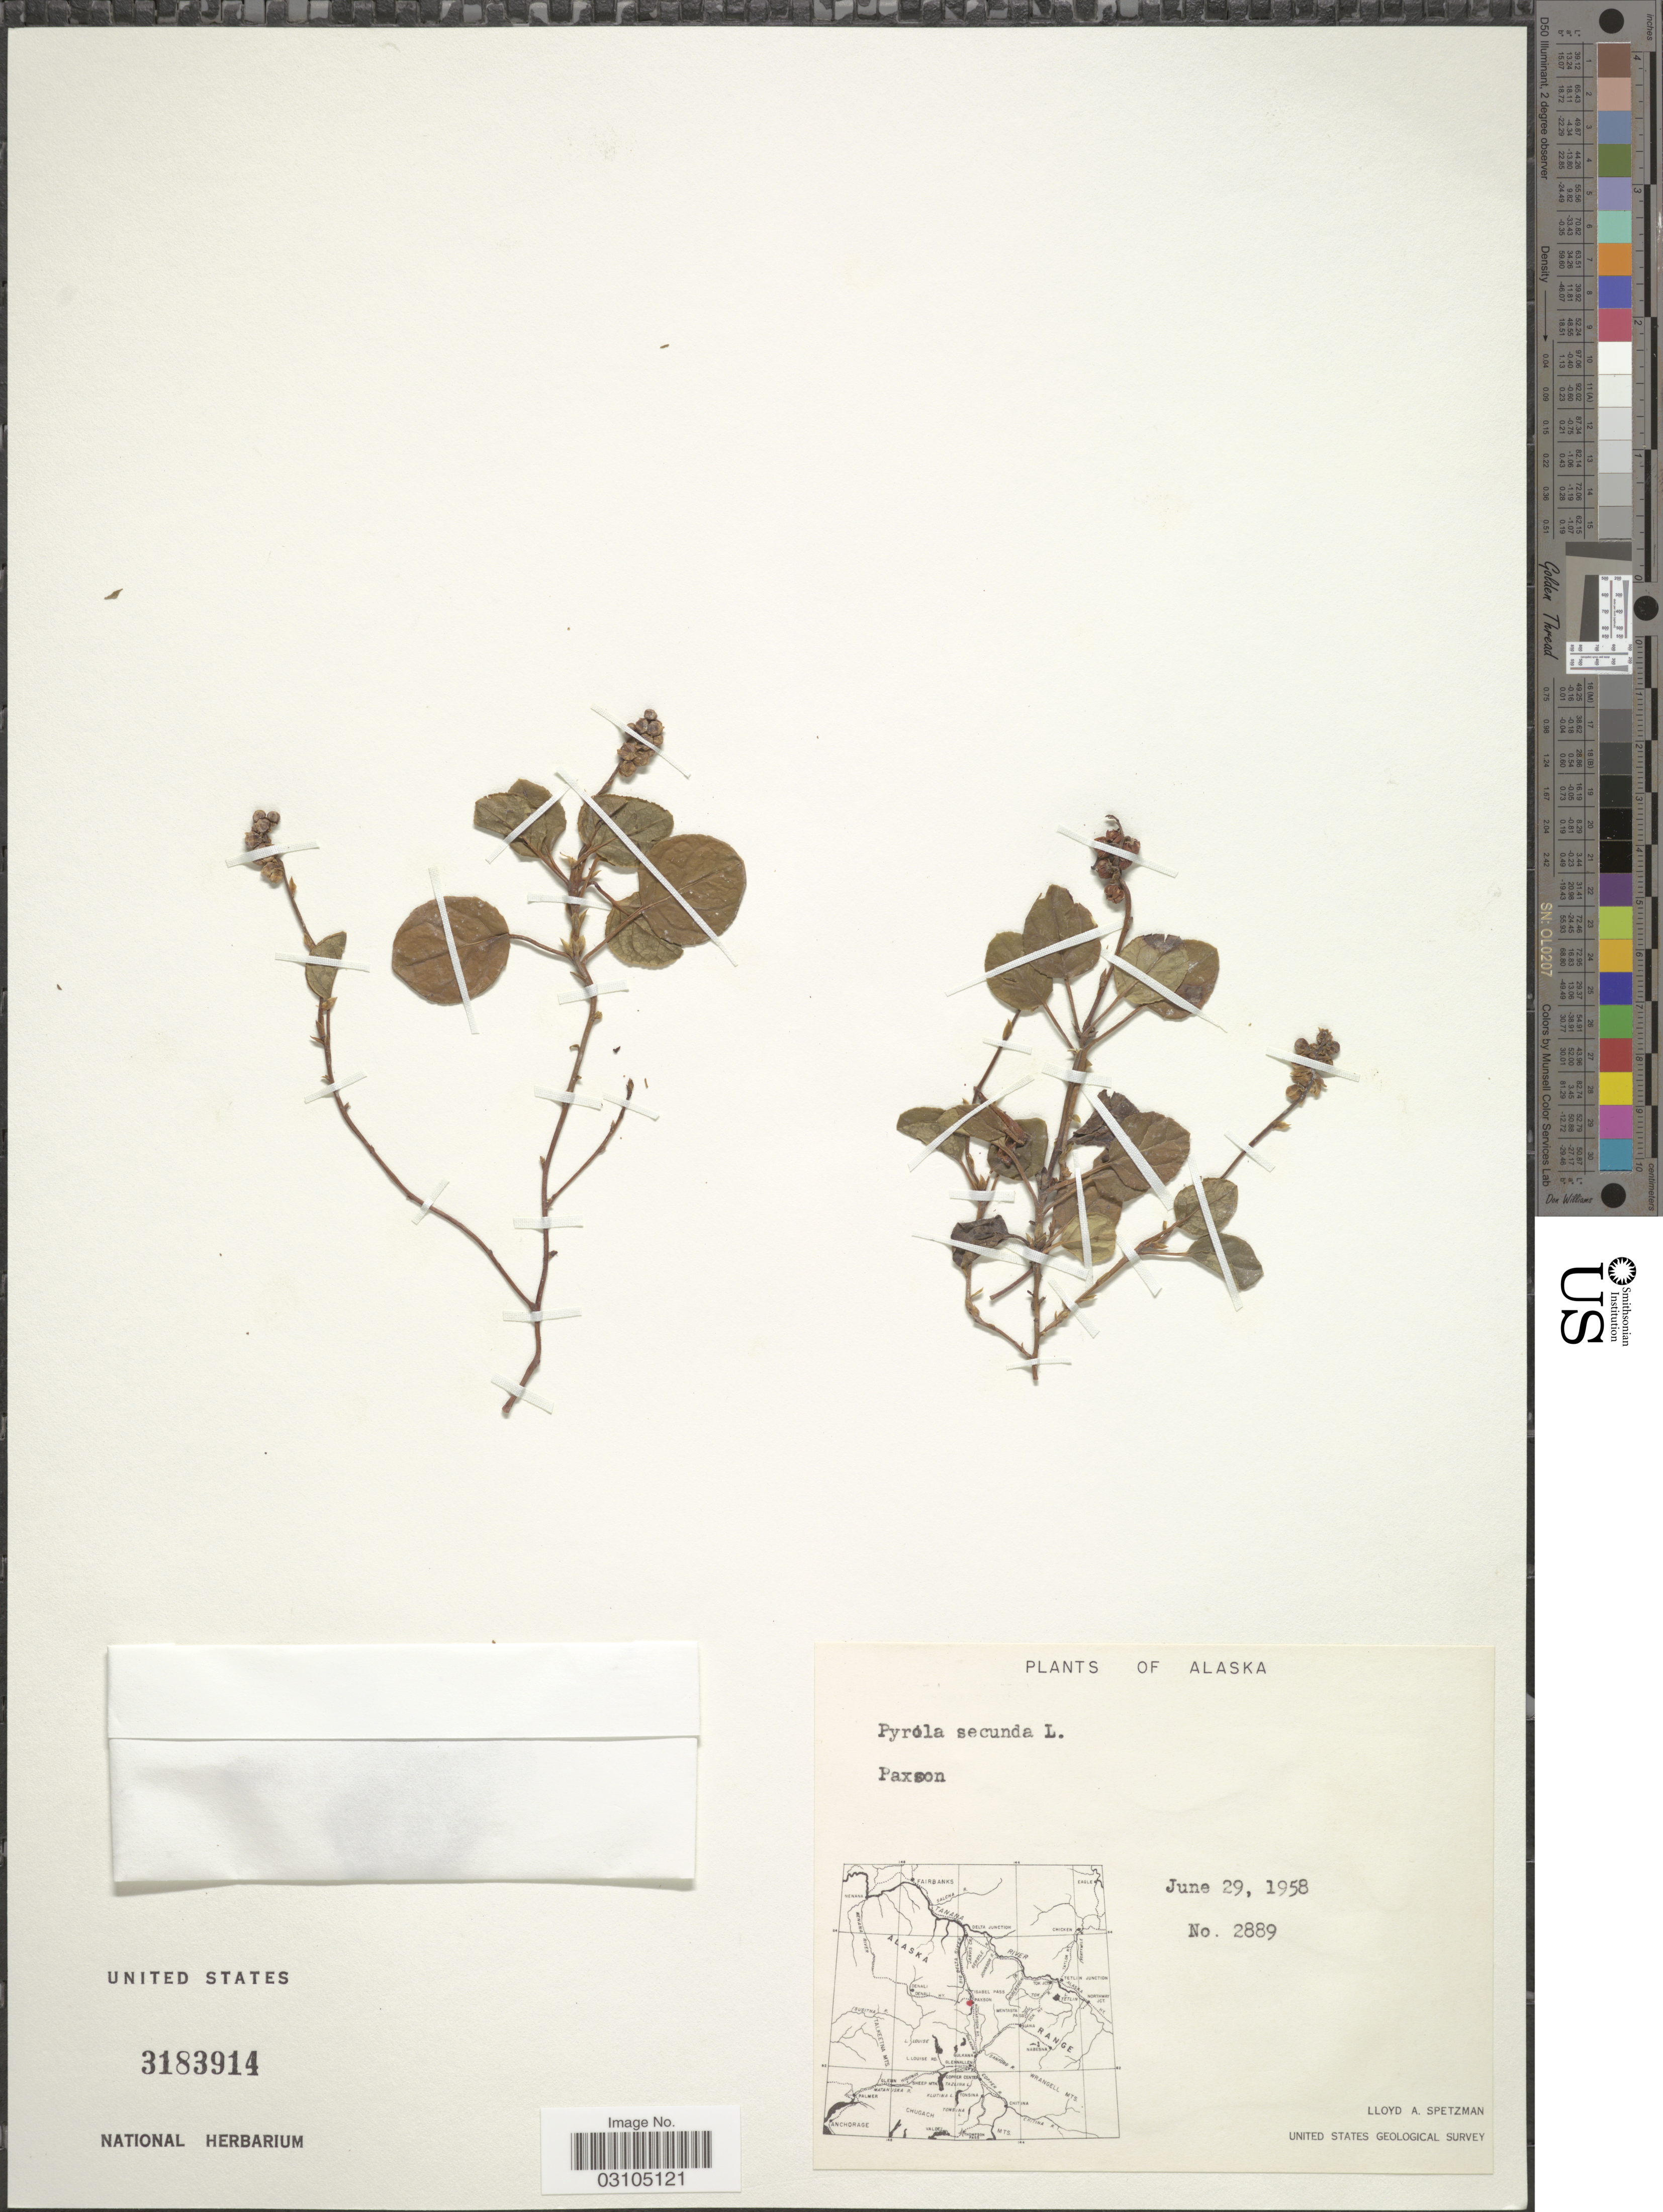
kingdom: Plantae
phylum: Tracheophyta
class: Magnoliopsida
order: Ericales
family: Ericaceae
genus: Orthilia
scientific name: Orthilia secunda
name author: (L.) House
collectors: L. Spetzman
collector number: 2889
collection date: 1958-06-29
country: United States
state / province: Alaska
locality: Paxson.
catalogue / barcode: US 3183914